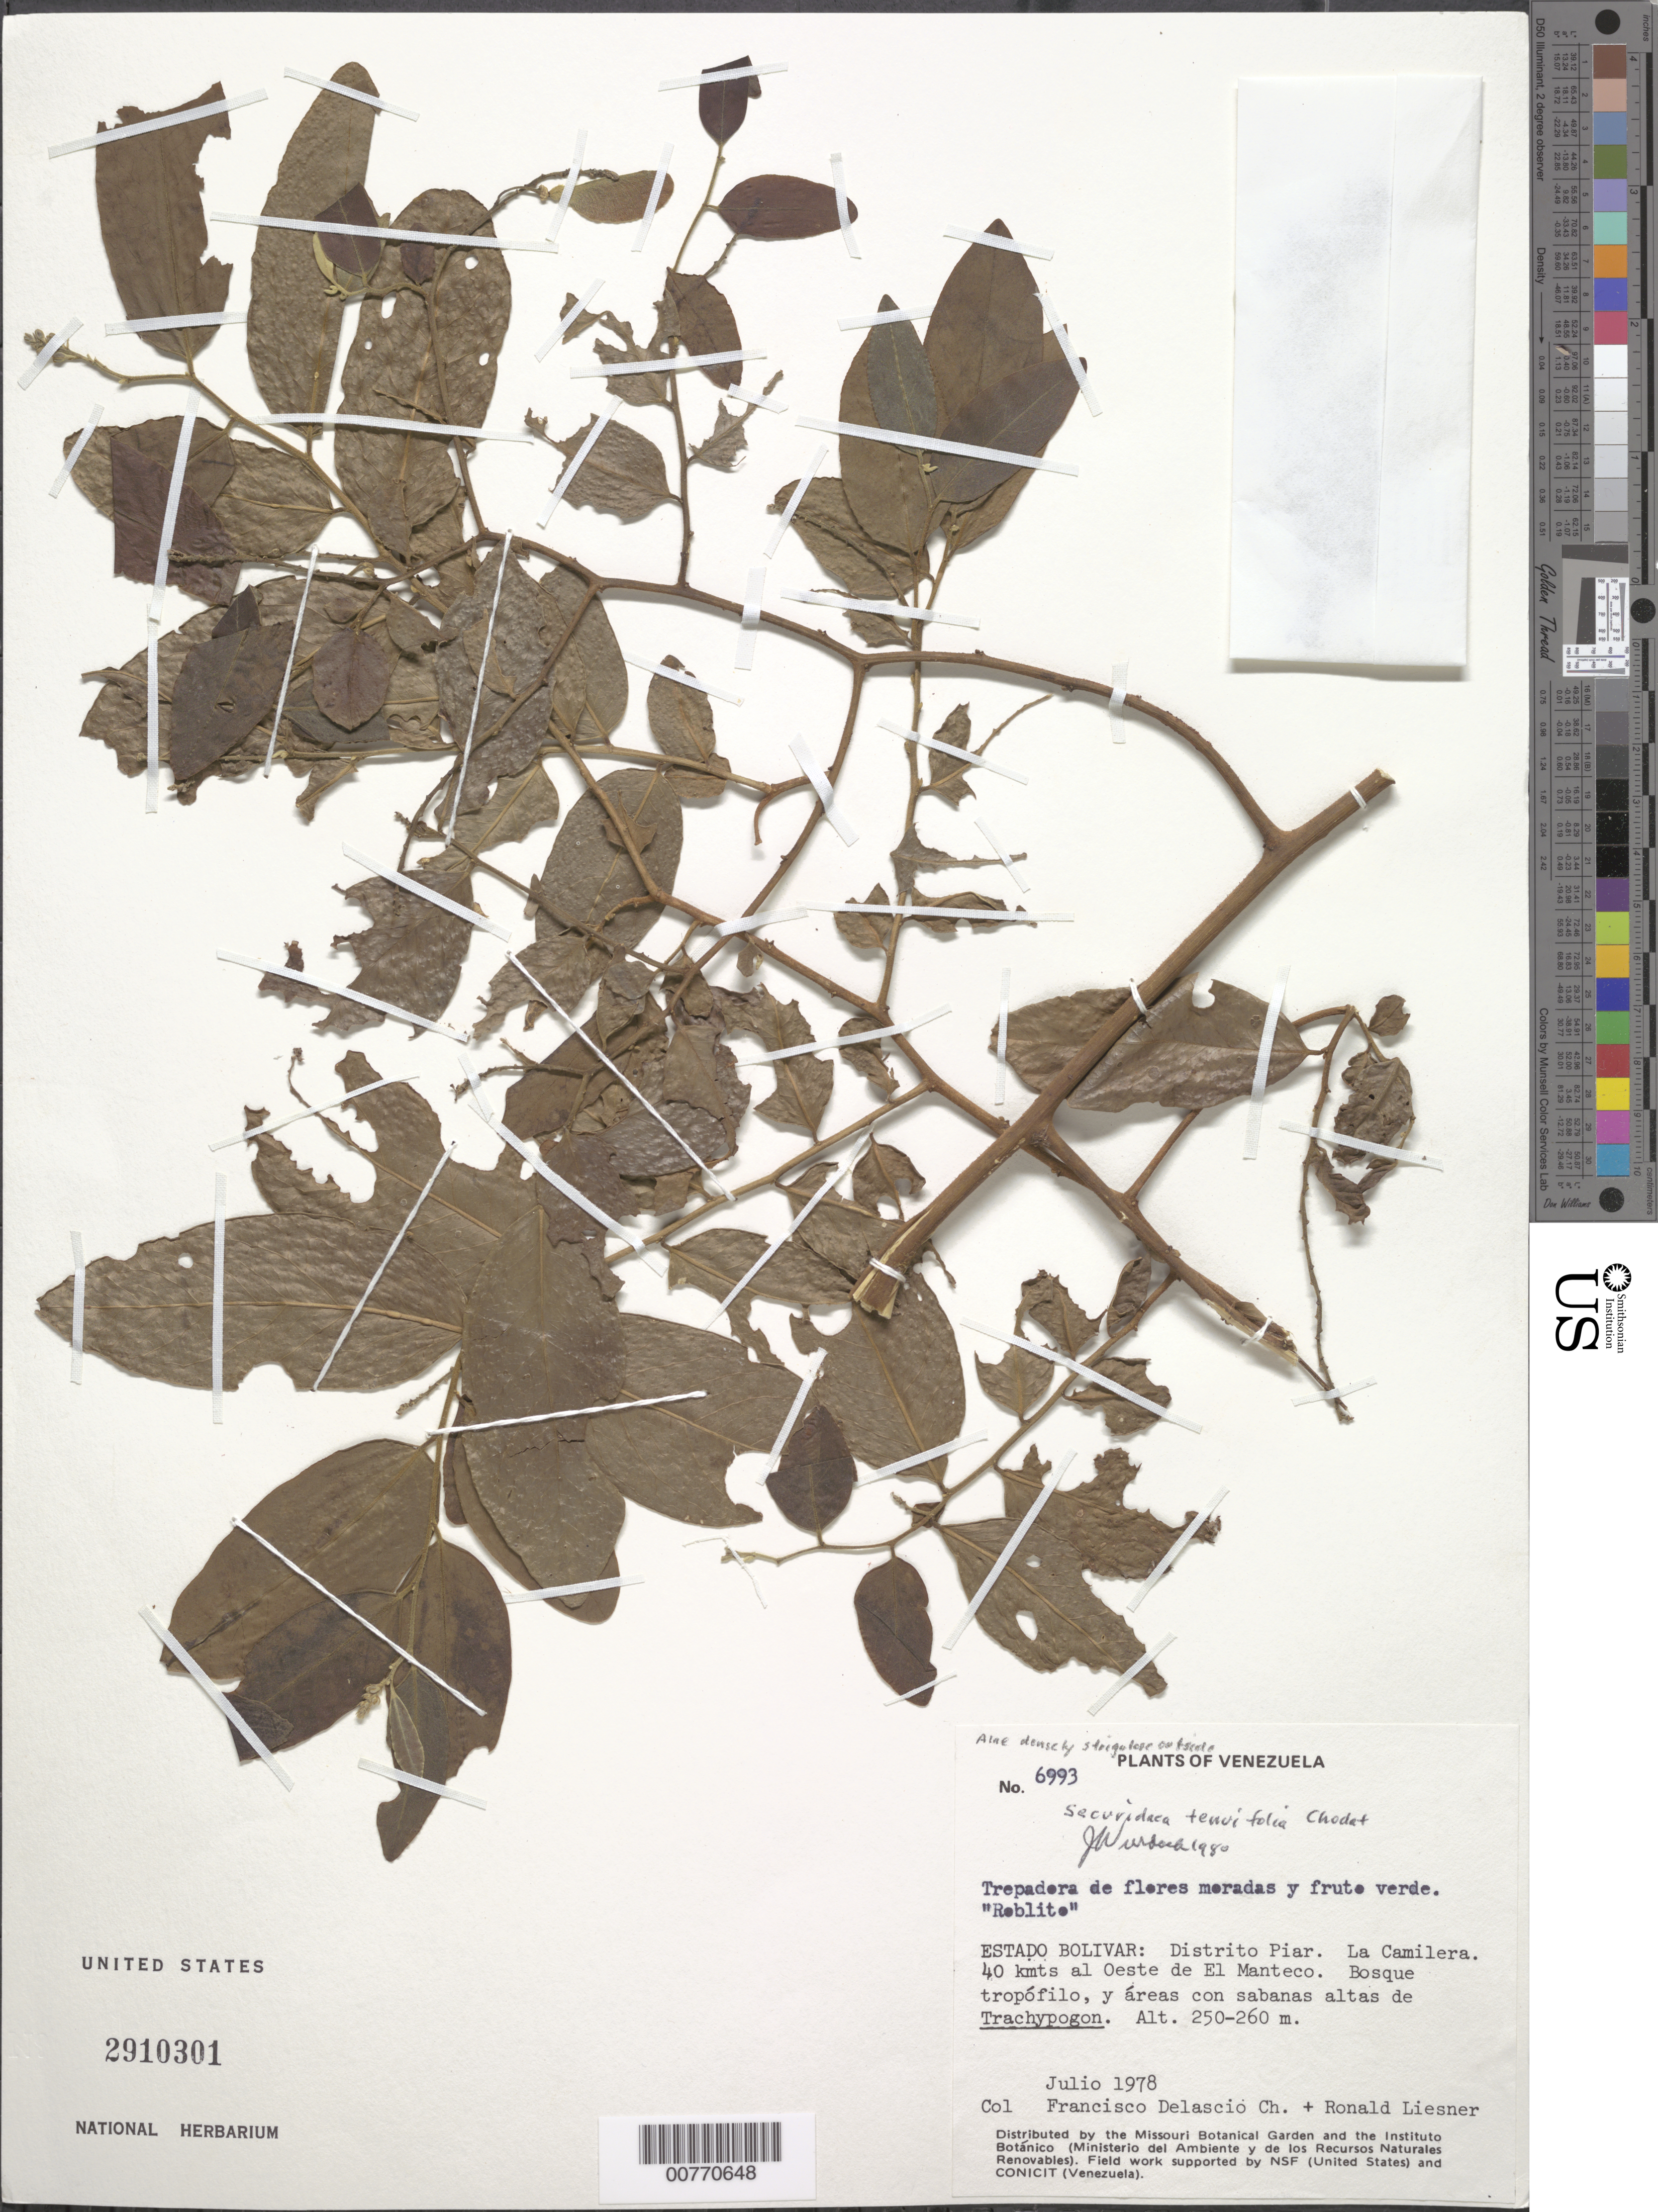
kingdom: Plantae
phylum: Tracheophyta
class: Magnoliopsida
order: Fabales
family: Polygalaceae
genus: Securidaca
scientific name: Securidaca tenuifolia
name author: Chodat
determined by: Wurdack, John J., (US), US (UNITED STATES)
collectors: F. Delascio C. & R. L. Liesner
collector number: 6993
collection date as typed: Jul-78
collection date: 1978-07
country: Venezuela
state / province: Bolívar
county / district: Piar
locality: La Camilera, 40 km al Oeste de El Manteco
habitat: Bosque tropofilo, y areas con sabanas altas de Trachypogon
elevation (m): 250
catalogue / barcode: US 2910301